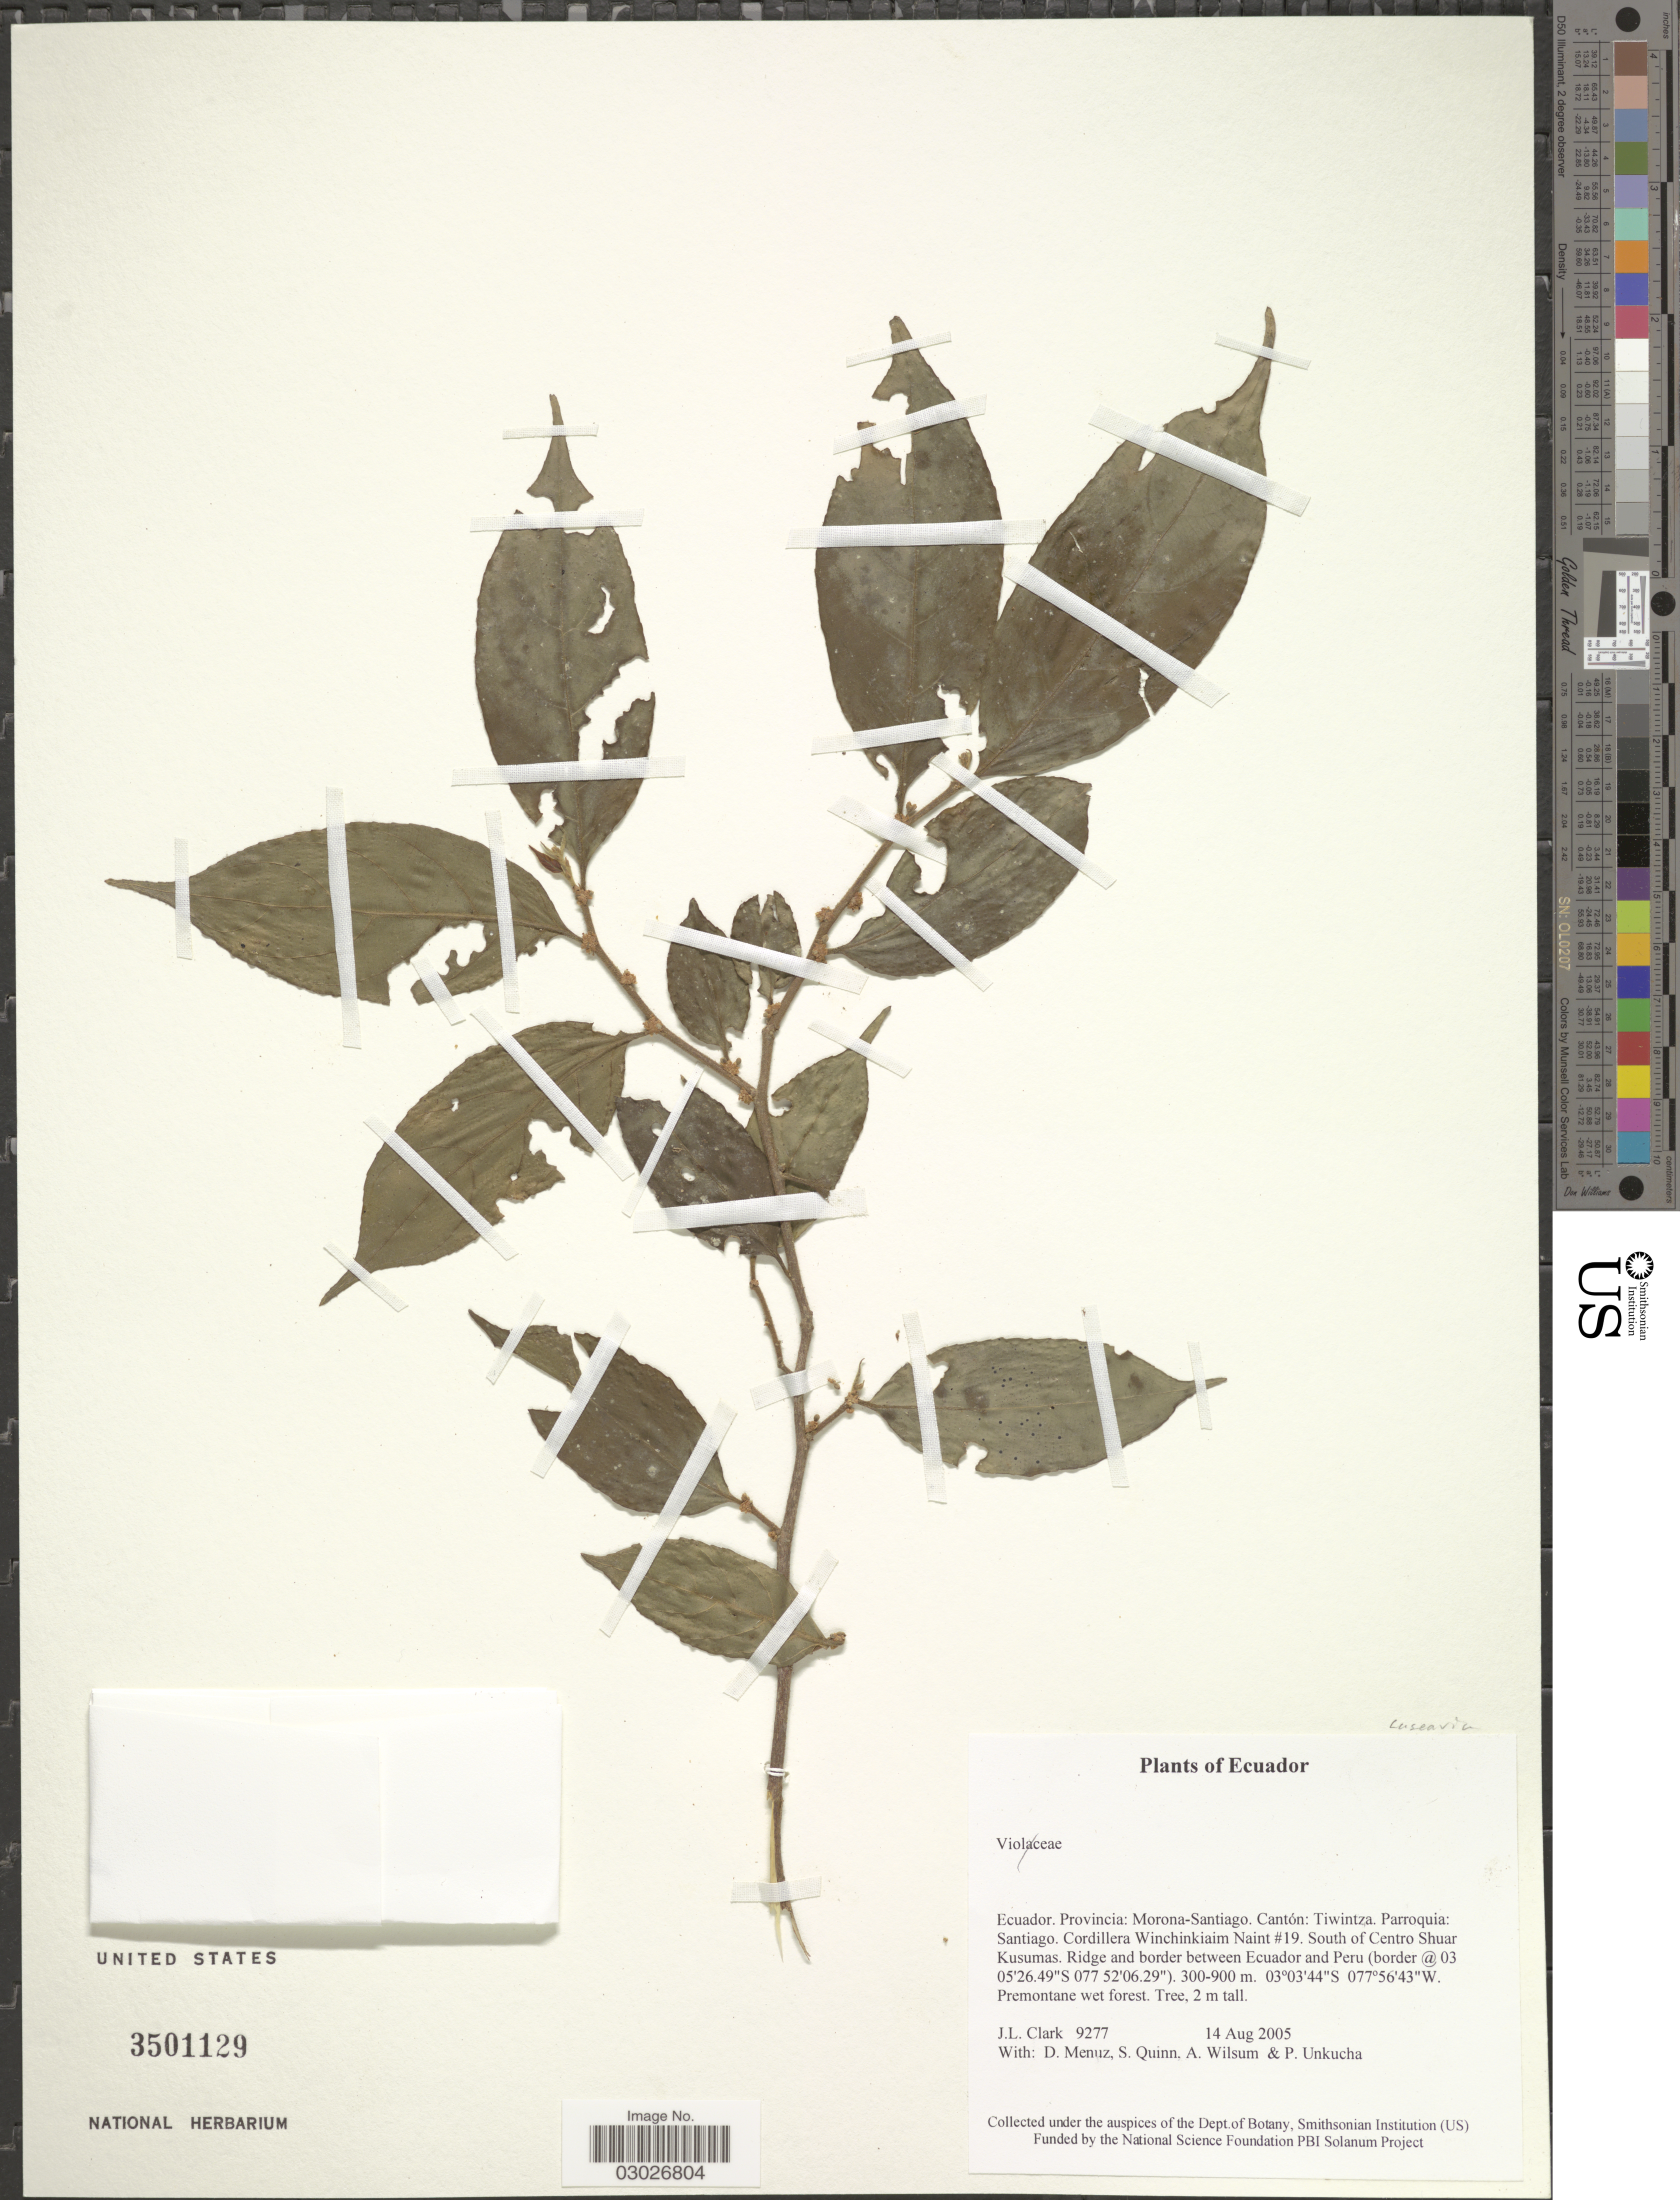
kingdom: Plantae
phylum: Tracheophyta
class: Magnoliopsida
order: Malpighiales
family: Salicaceae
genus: Casearia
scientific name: Casearia sp.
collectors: J. L. Clark, D. Menuz, S. Quinn, A. Wilsum & P. Unkucha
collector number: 9277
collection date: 2005-08-14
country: Ecuador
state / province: Morona-Santiago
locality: Cantón: Tiwintza. Parroquia: Santiago. Cordillera Winchinkiaim Naint #19. South of Centro Shuar Kusumas. Ridge and border between Ecuador and Peru.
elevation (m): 300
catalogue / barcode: US 3501129